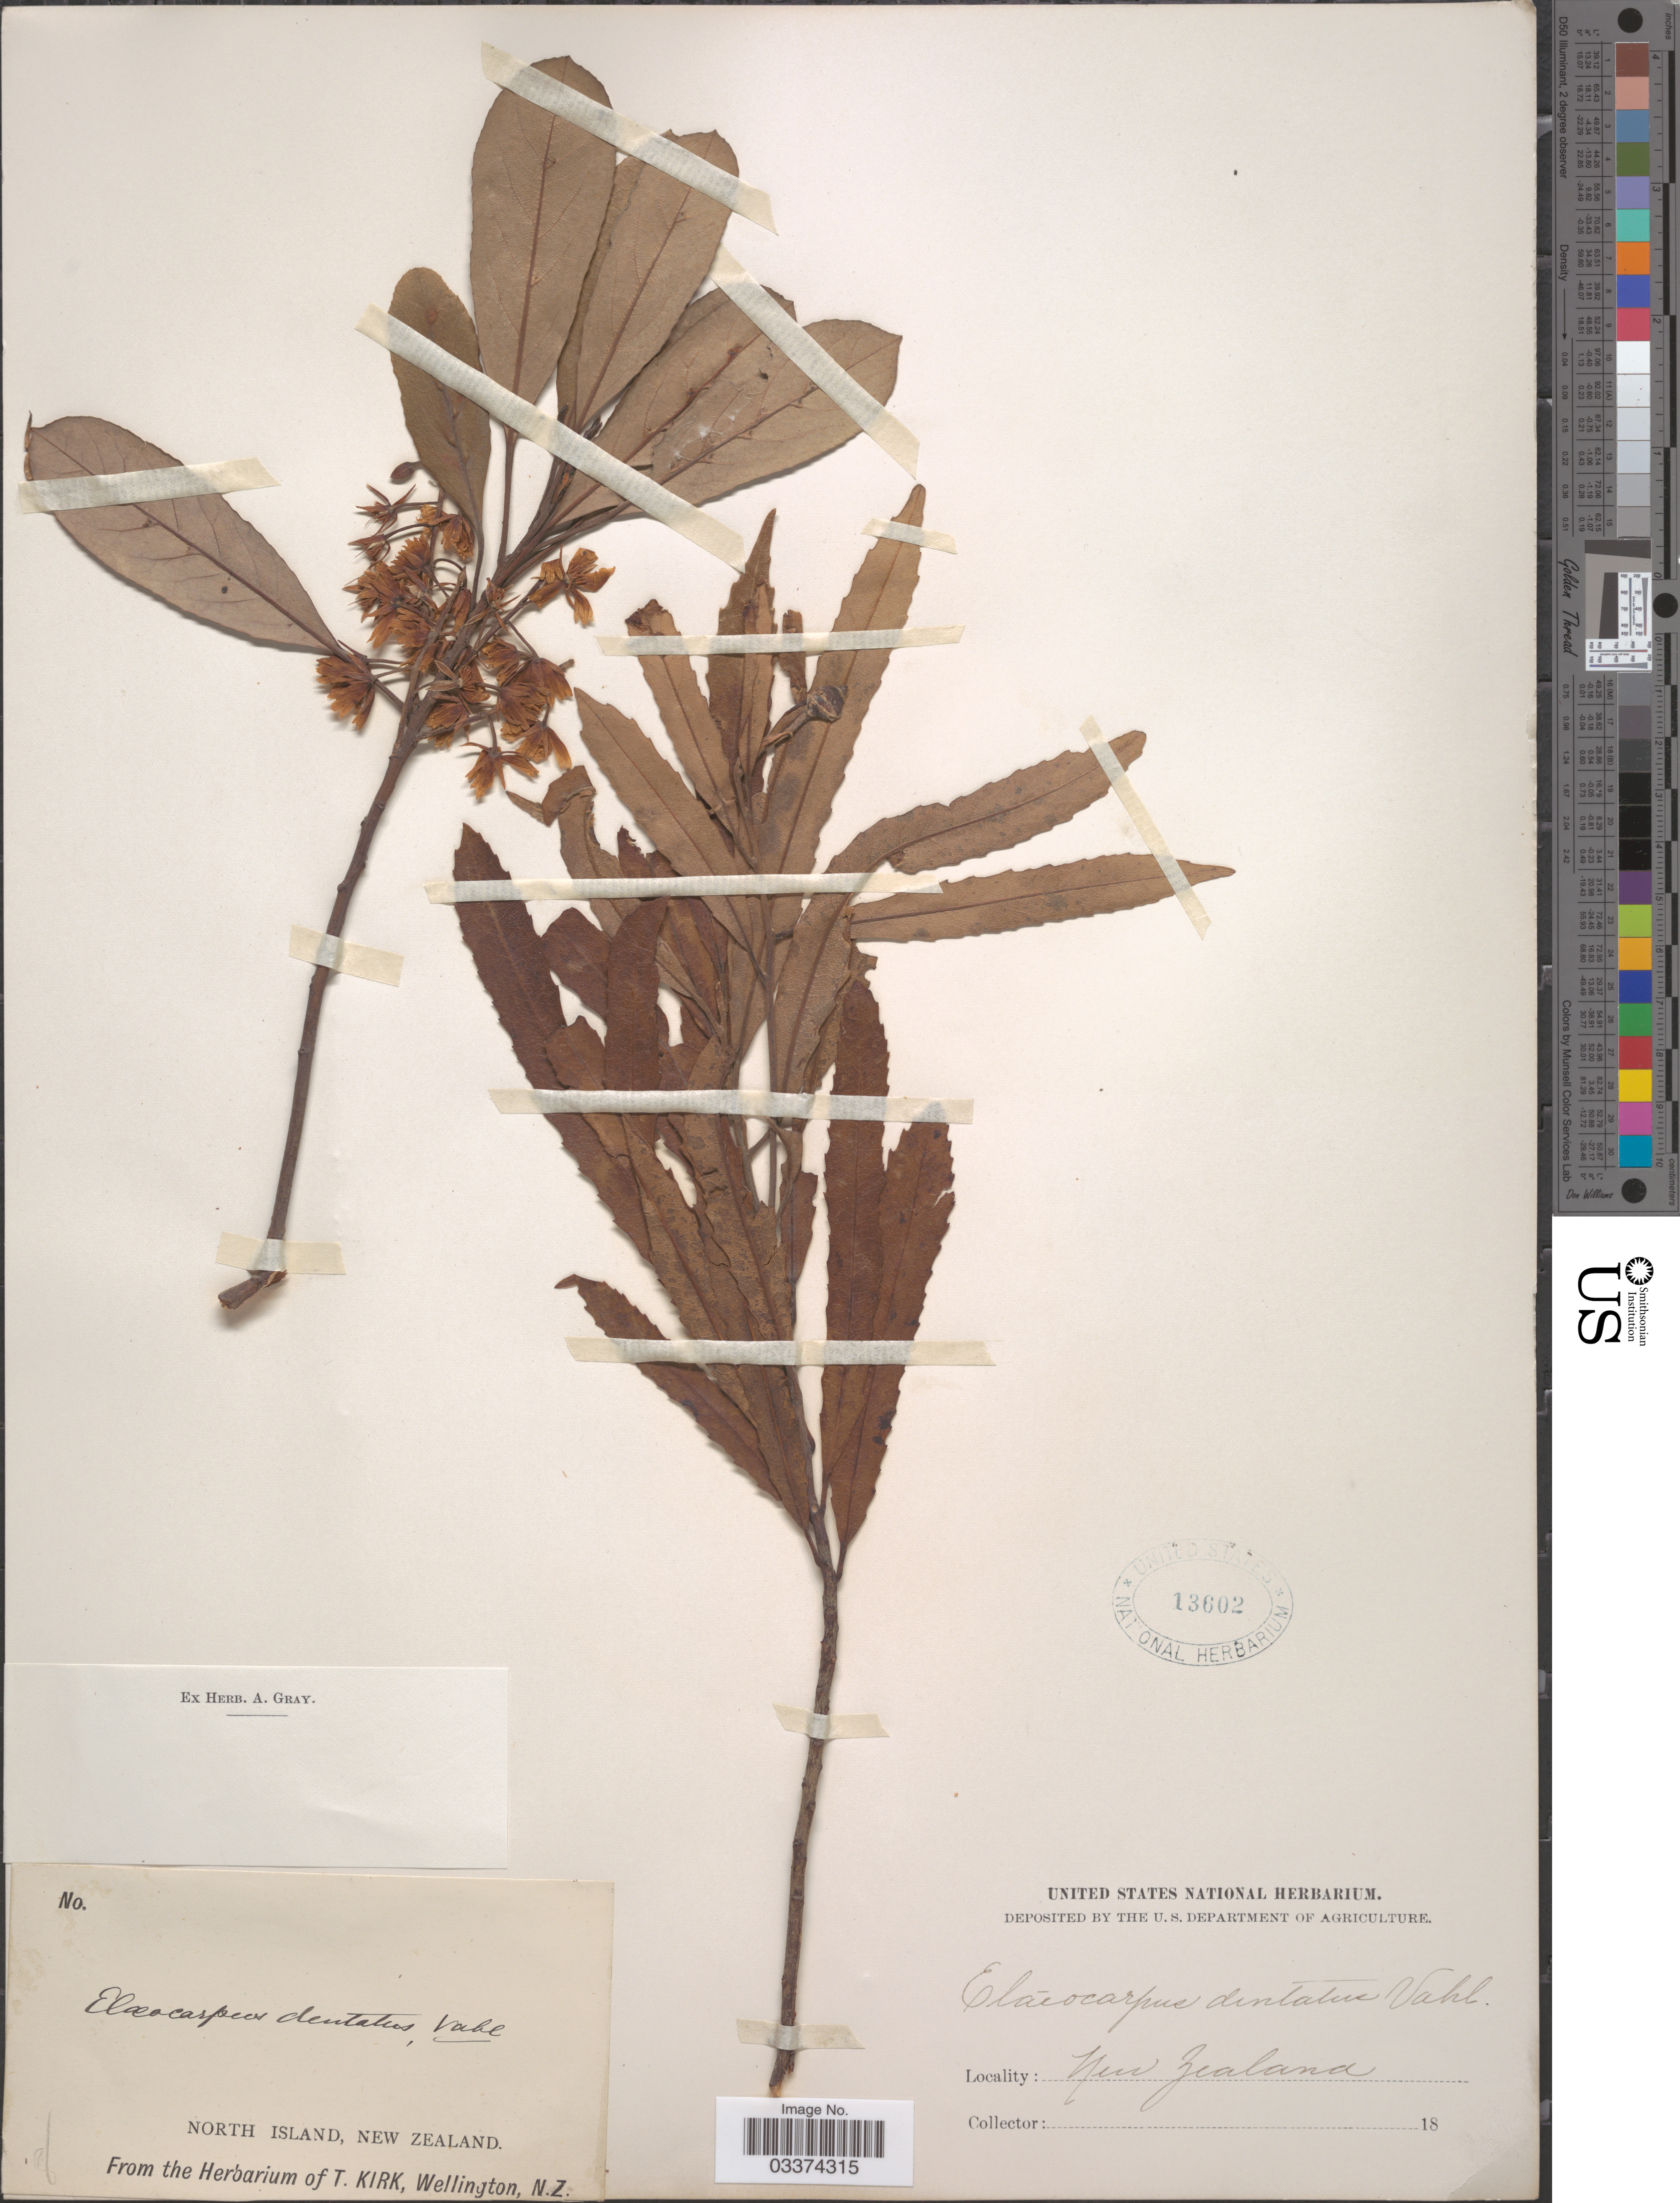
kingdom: Plantae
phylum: Tracheophyta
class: Magnoliopsida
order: Oxalidales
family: Elaeocarpaceae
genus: Elaeocarpus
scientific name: Elaeocarpus dentatus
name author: (J.R. Forst. & G. Forst.) Vahl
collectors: ex herb. T. Kirk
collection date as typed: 18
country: New Zealand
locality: North Island.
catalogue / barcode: US 13602